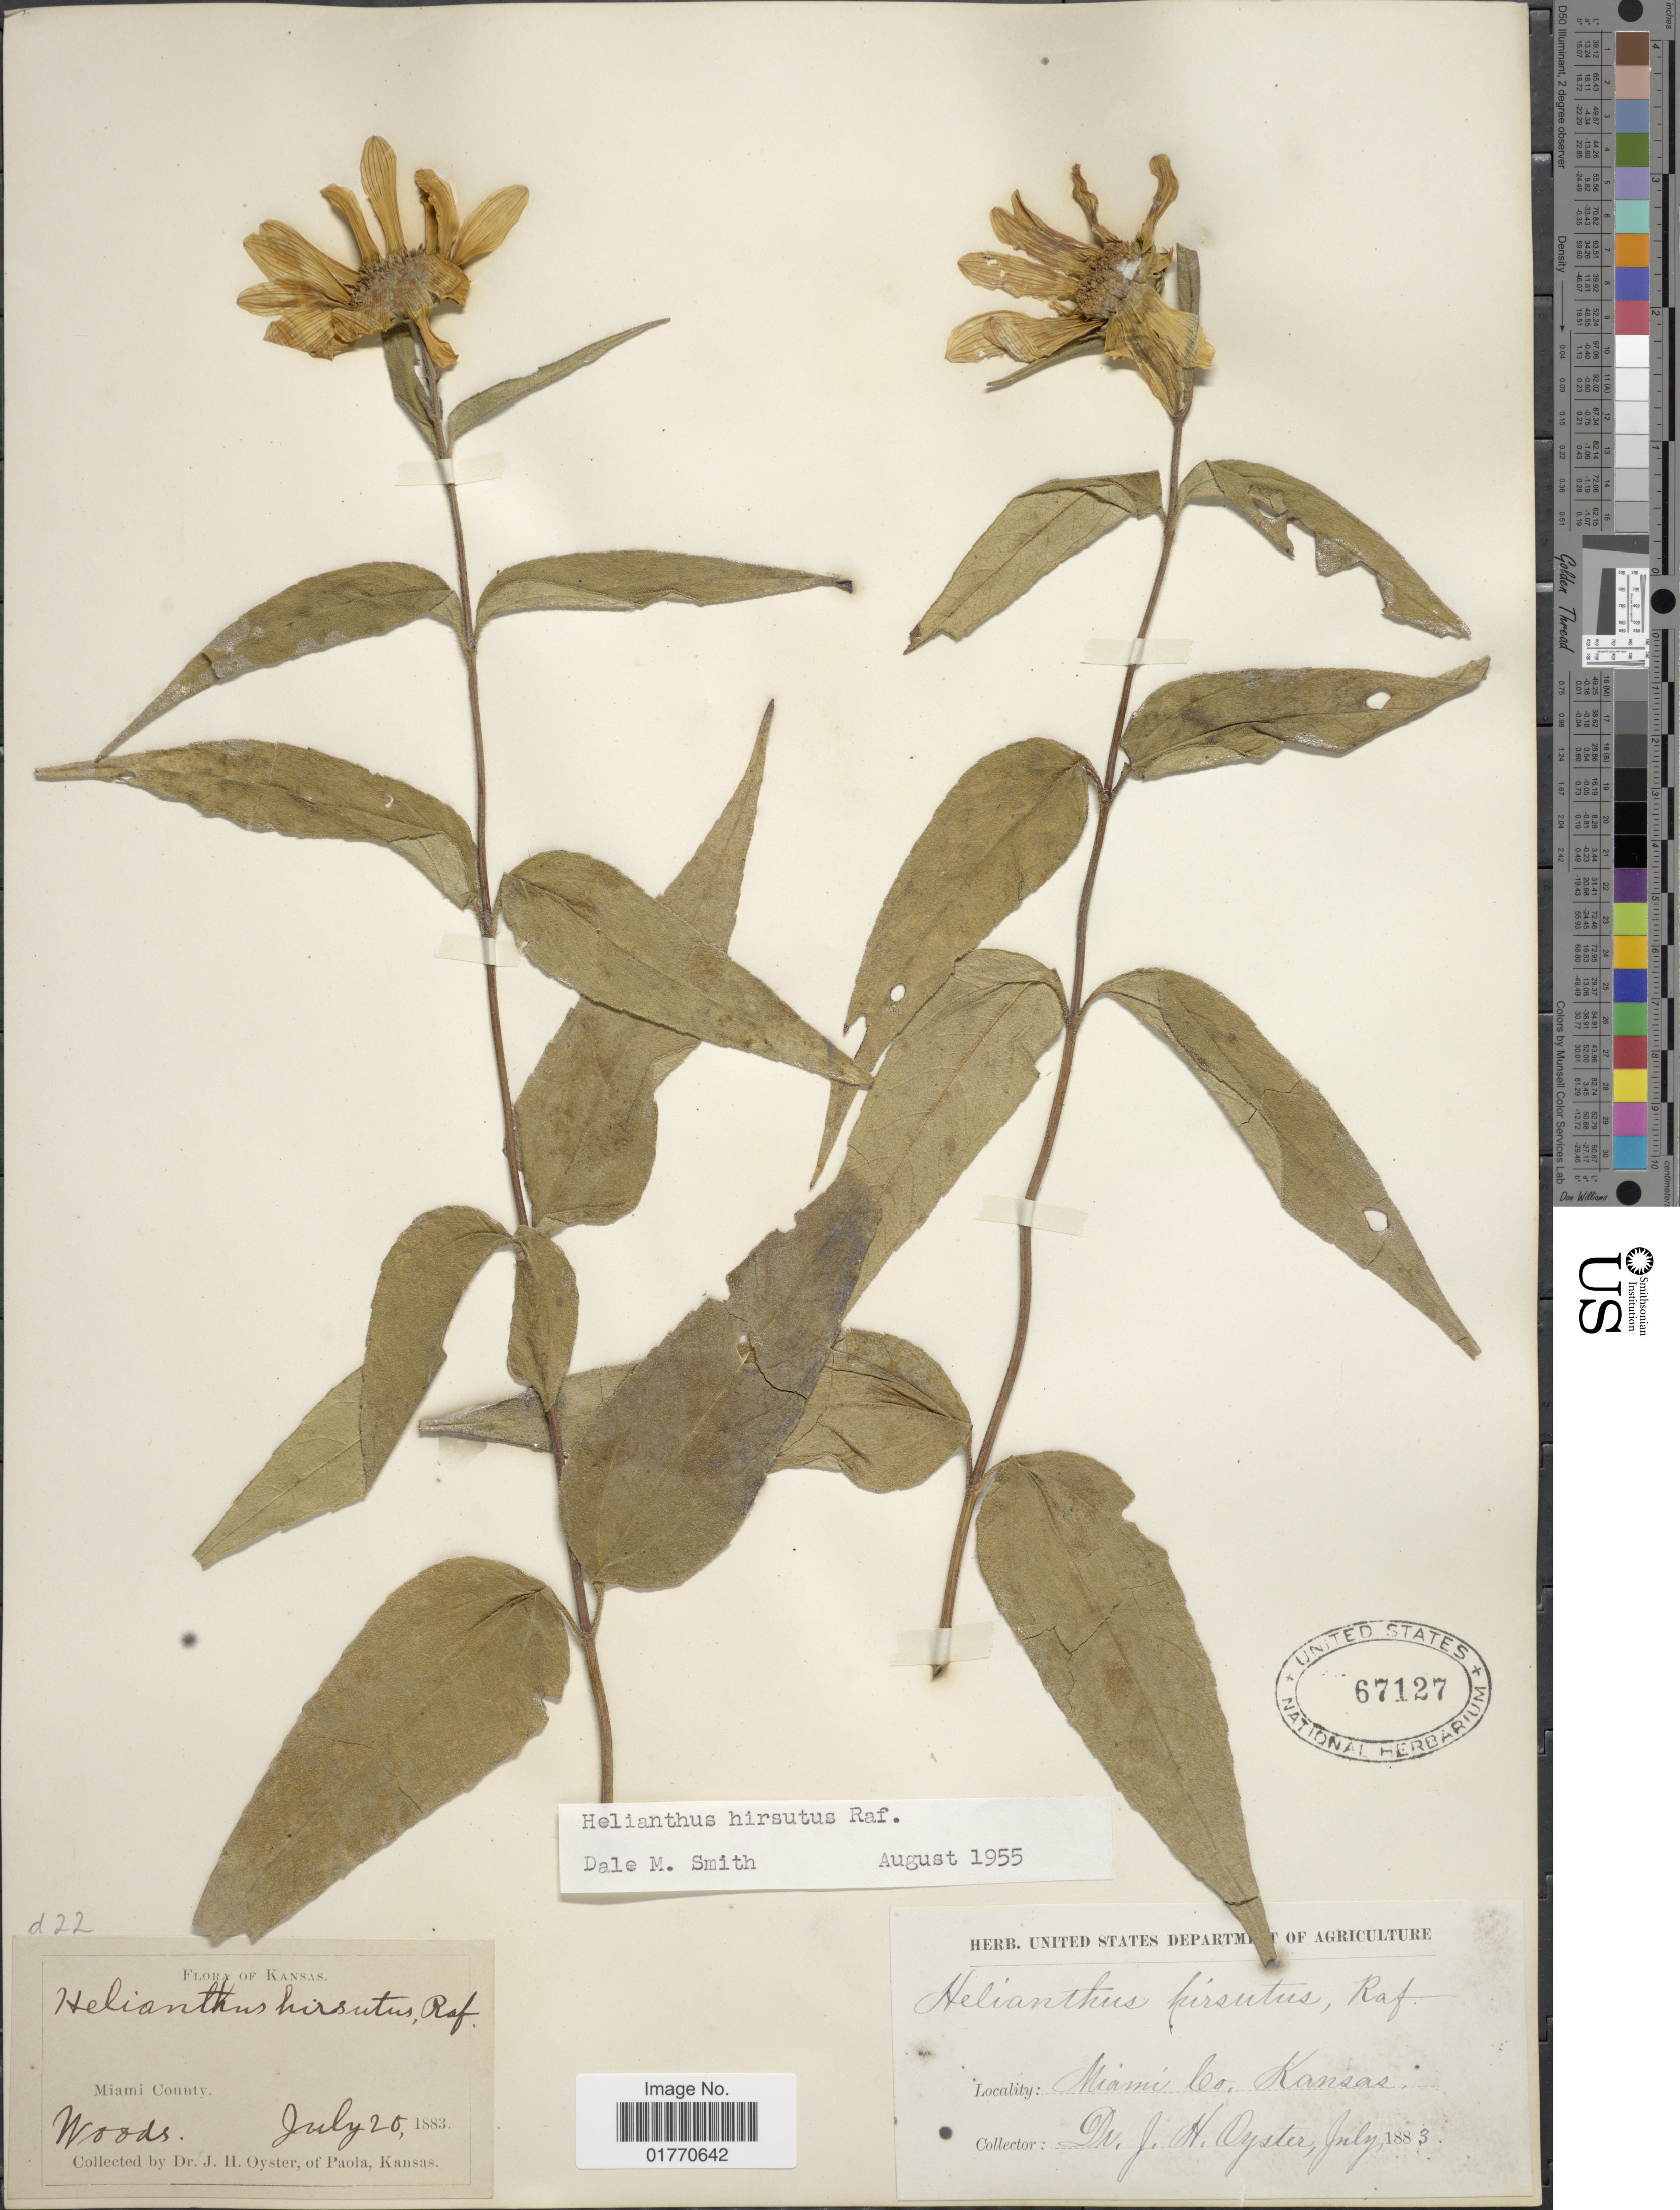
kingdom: Plantae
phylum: Tracheophyta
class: Magnoliopsida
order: Asterales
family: Asteraceae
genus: Helianthus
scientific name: Helianthus hirsutus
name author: Raf.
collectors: J. H. Oyster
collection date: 1883-07-20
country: United States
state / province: Kansas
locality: Miami County, woods.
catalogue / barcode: US 67127